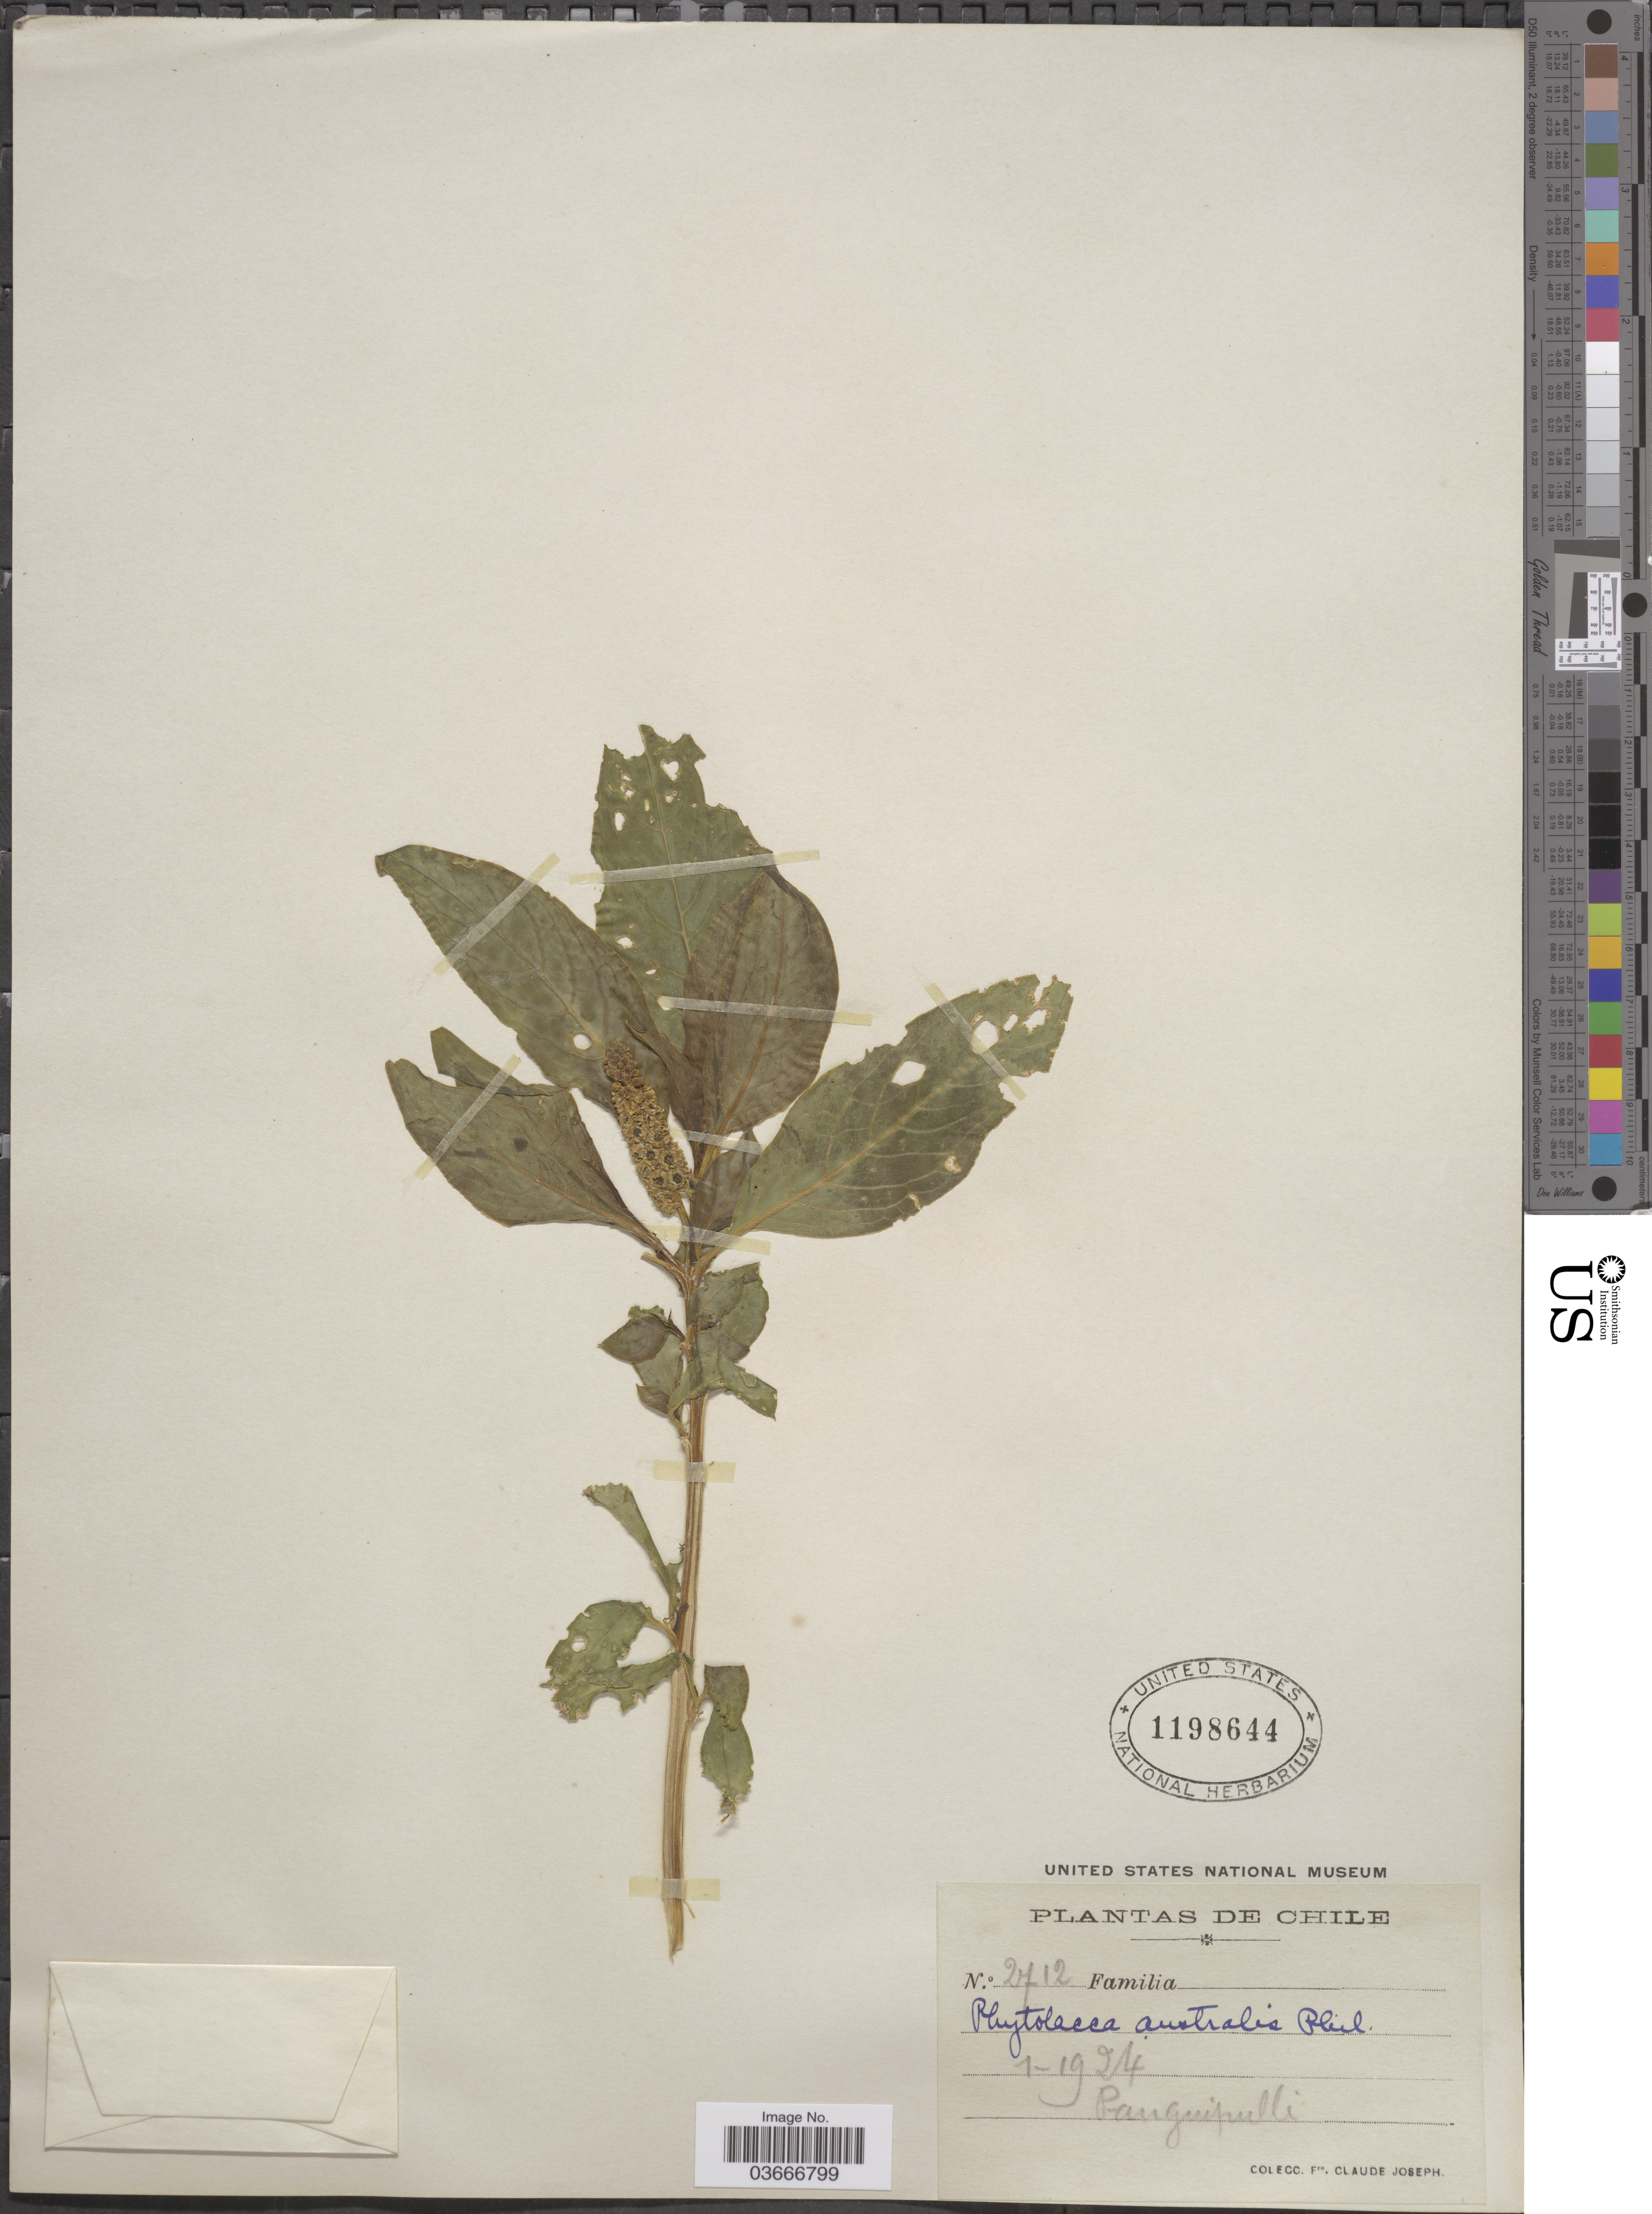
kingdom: Plantae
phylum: Tracheophyta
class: Magnoliopsida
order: Caryophyllales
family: Phytolaccaceae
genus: Phytolacca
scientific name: Phytolacca bogotensis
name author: Kunth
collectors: Frere Claude Joseph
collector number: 2712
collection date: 1924-01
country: Chile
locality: Panguipulli.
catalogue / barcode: US 1198644